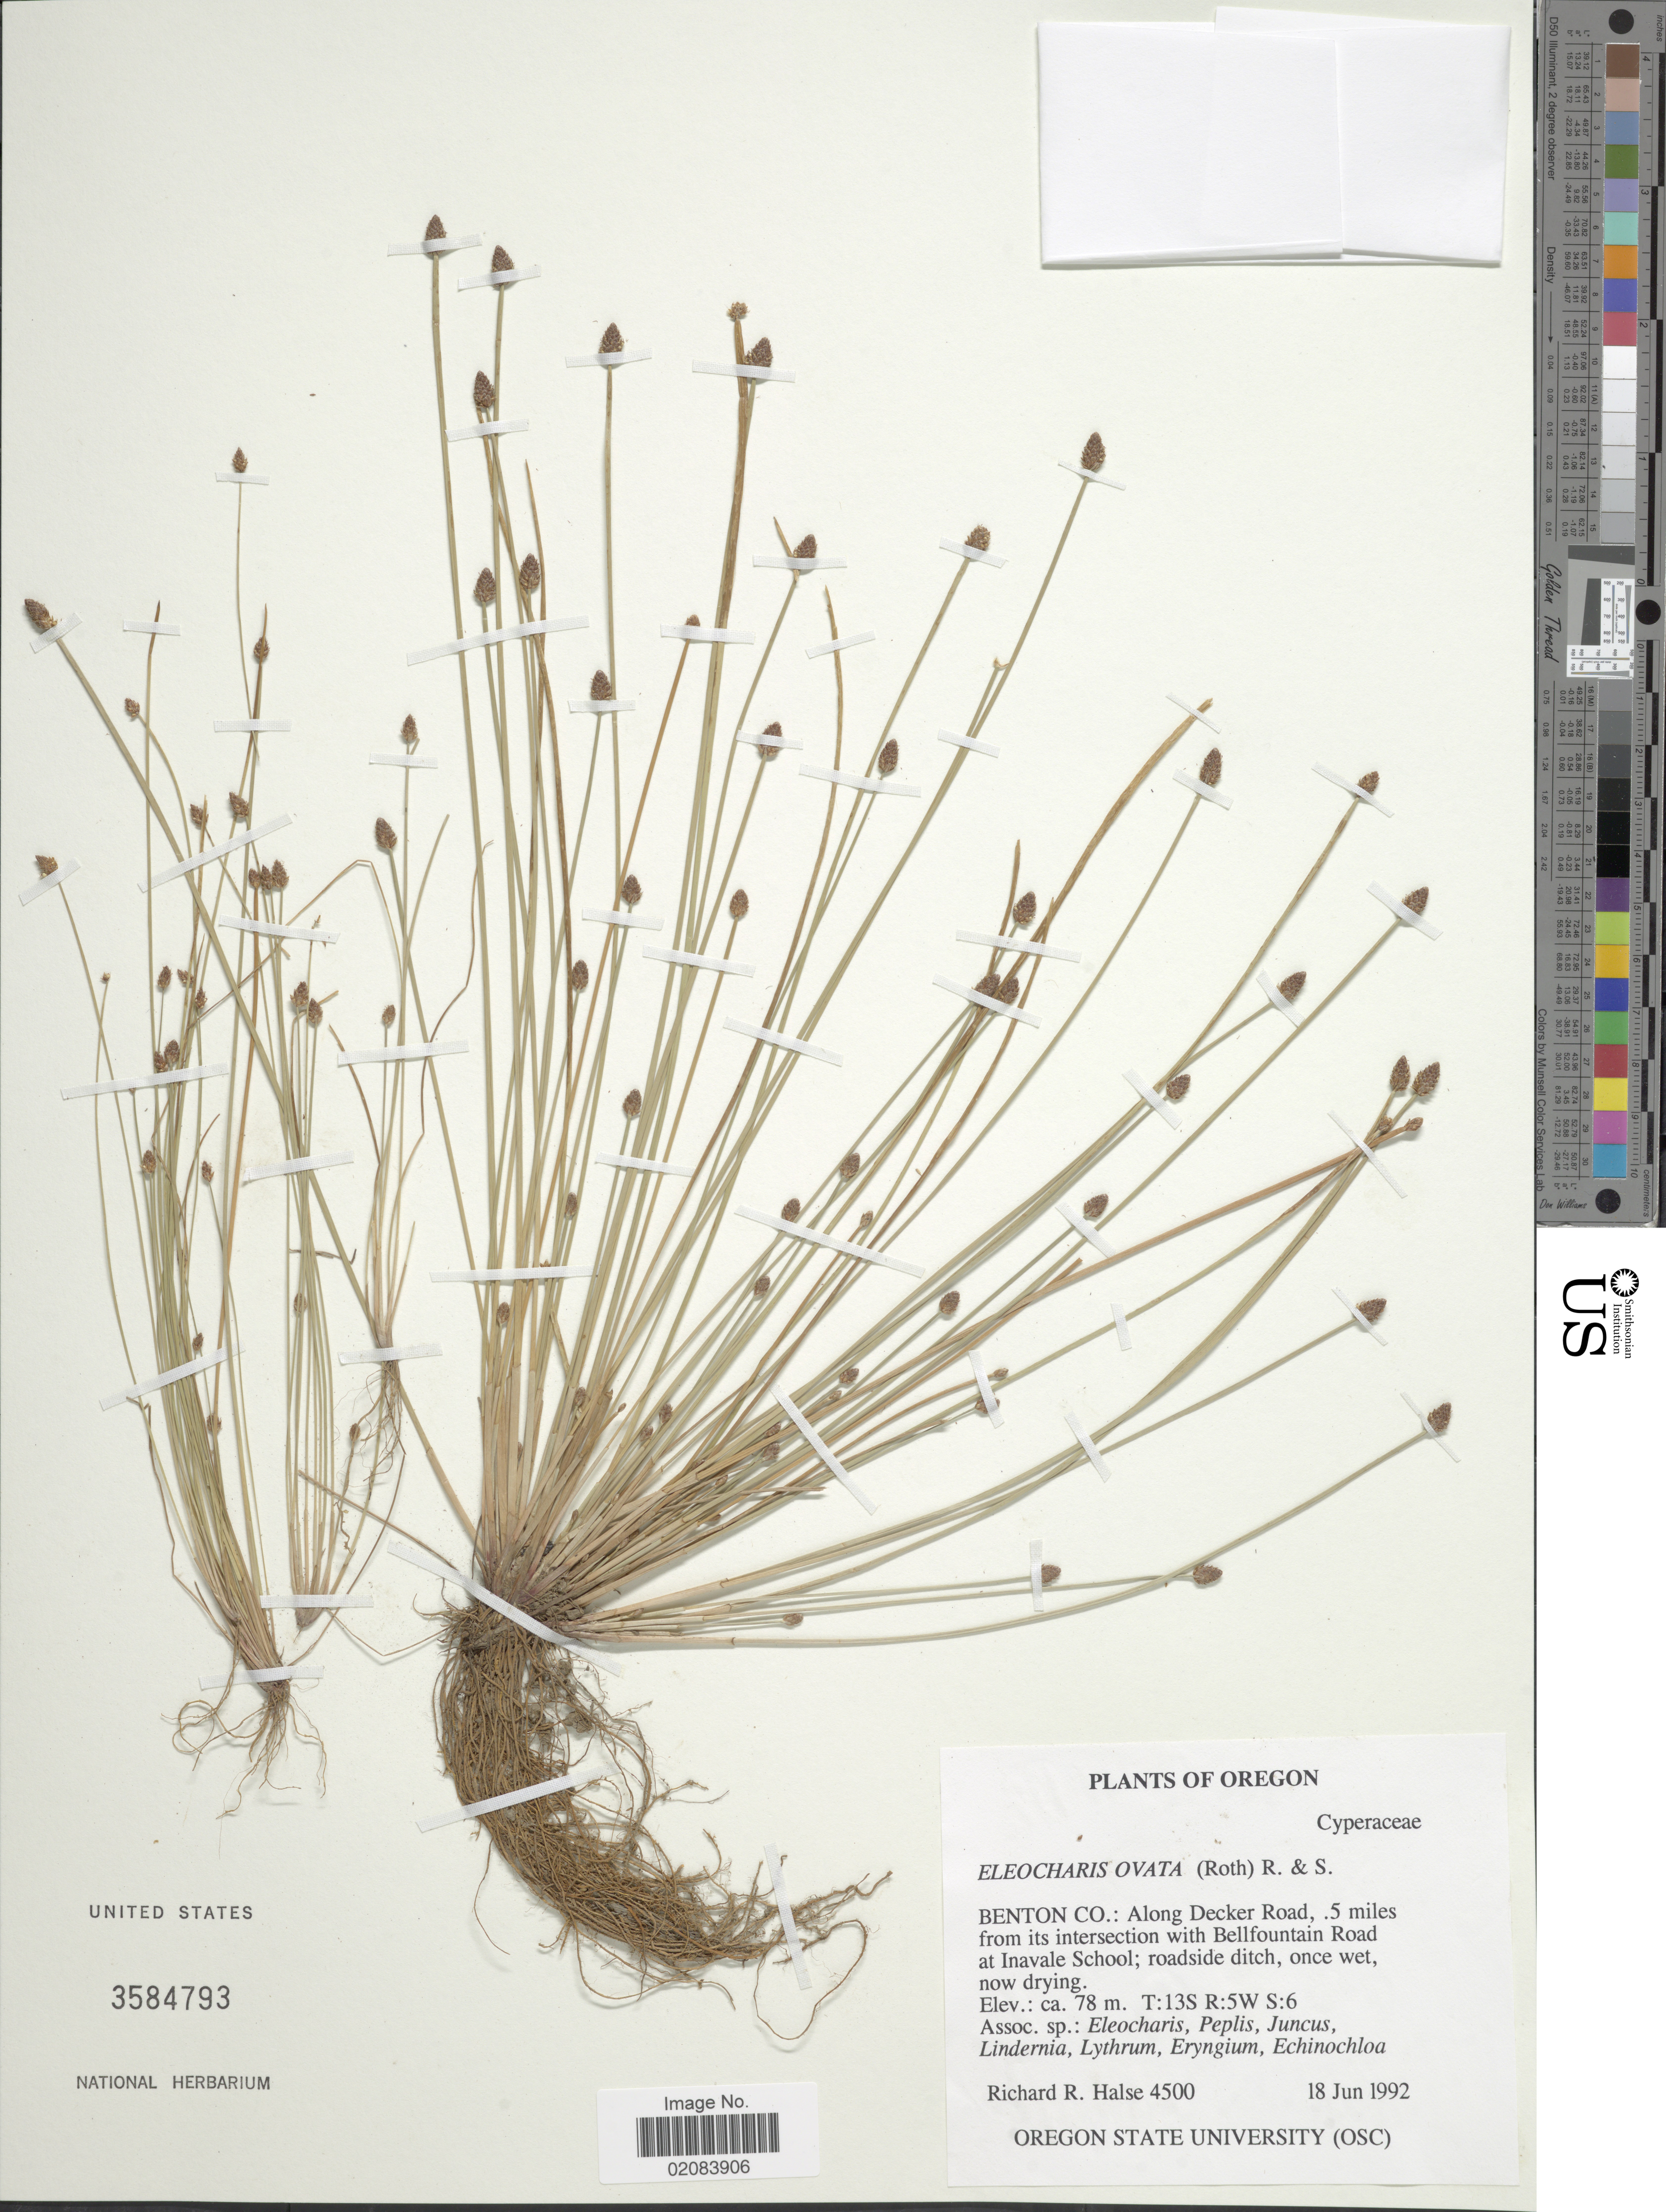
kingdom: Plantae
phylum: Tracheophyta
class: Liliopsida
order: Poales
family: Cyperaceae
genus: Eleocharis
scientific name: Eleocharis ovata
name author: (Roth) Roem. & Schult.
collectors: R. Halse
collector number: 4500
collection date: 1992-06-18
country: United States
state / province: Oregon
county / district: Benton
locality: Benton Co.: Along Decker Road, .5 miles from its intersection with Bellfountain Road at Inavale School. T:13S R:5W S:6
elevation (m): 78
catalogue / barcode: US 3584793